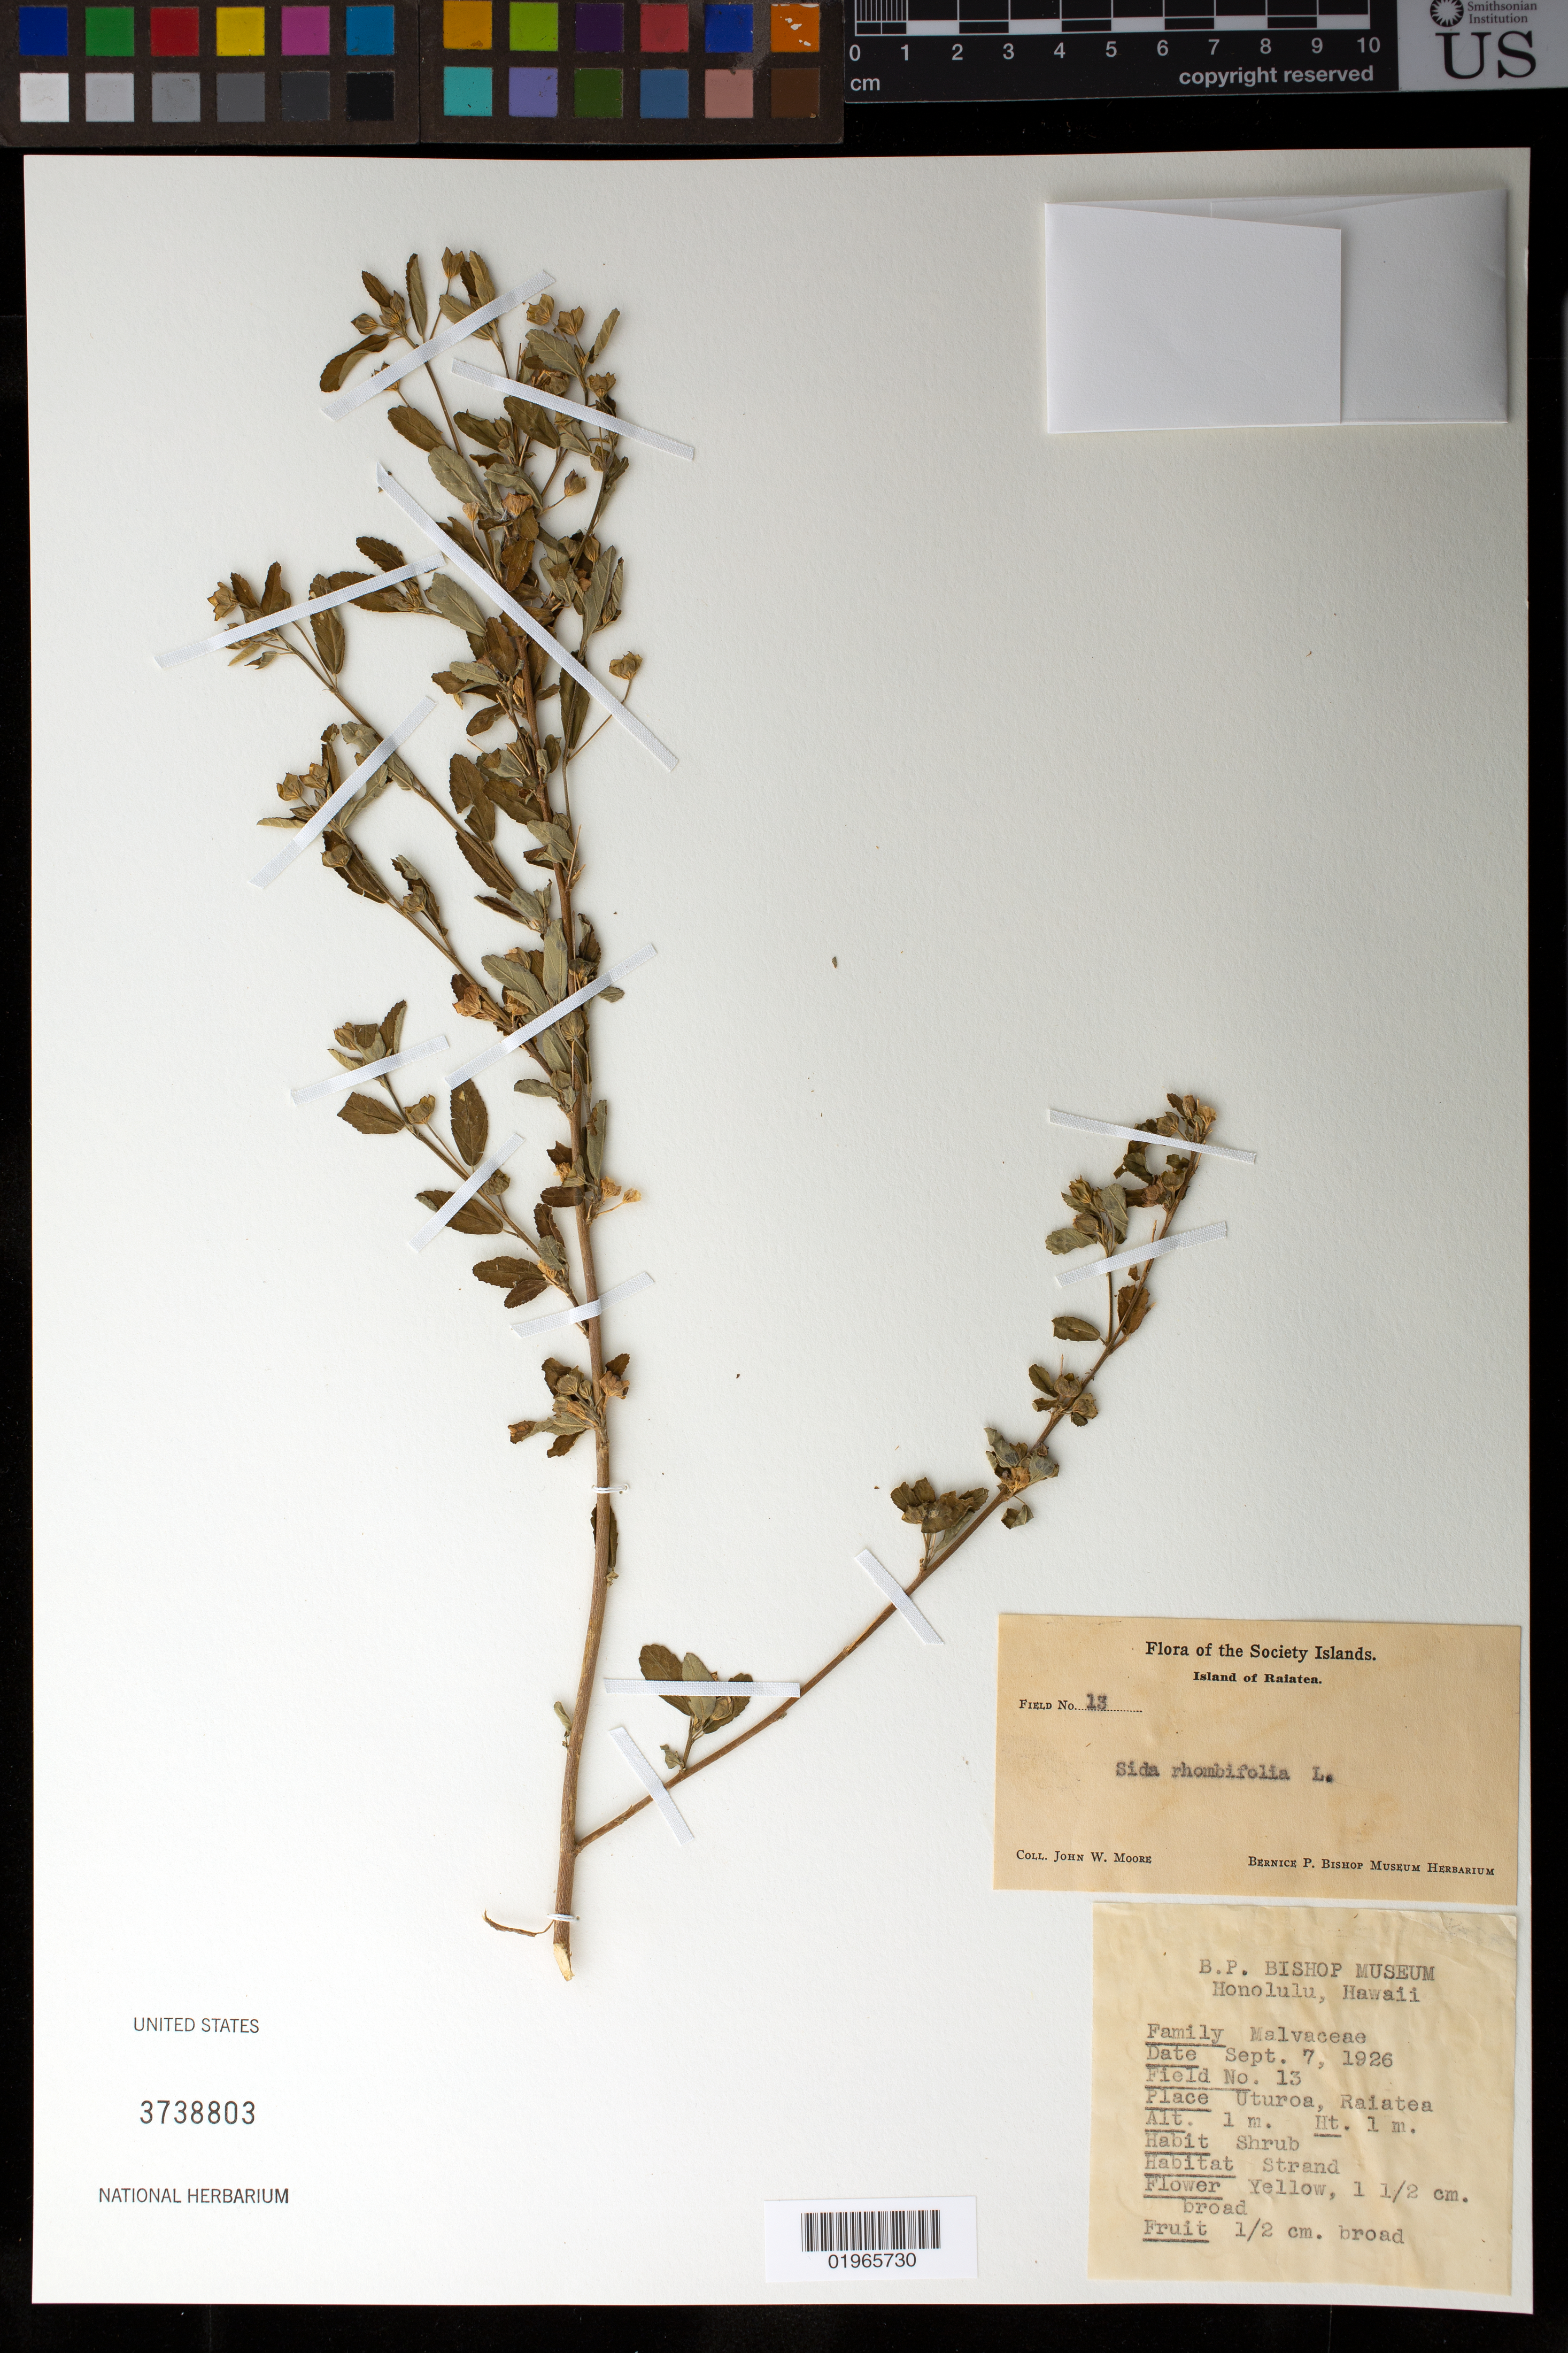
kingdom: Plantae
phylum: Tracheophyta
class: Magnoliopsida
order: Malvales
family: Malvaceae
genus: Sida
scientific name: Sida rhombifolia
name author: L.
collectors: J. Moore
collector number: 13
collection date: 1926-09-07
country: French Polynesia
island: Raiatea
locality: Uturoa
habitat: Strand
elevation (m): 1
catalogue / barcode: US 3738803